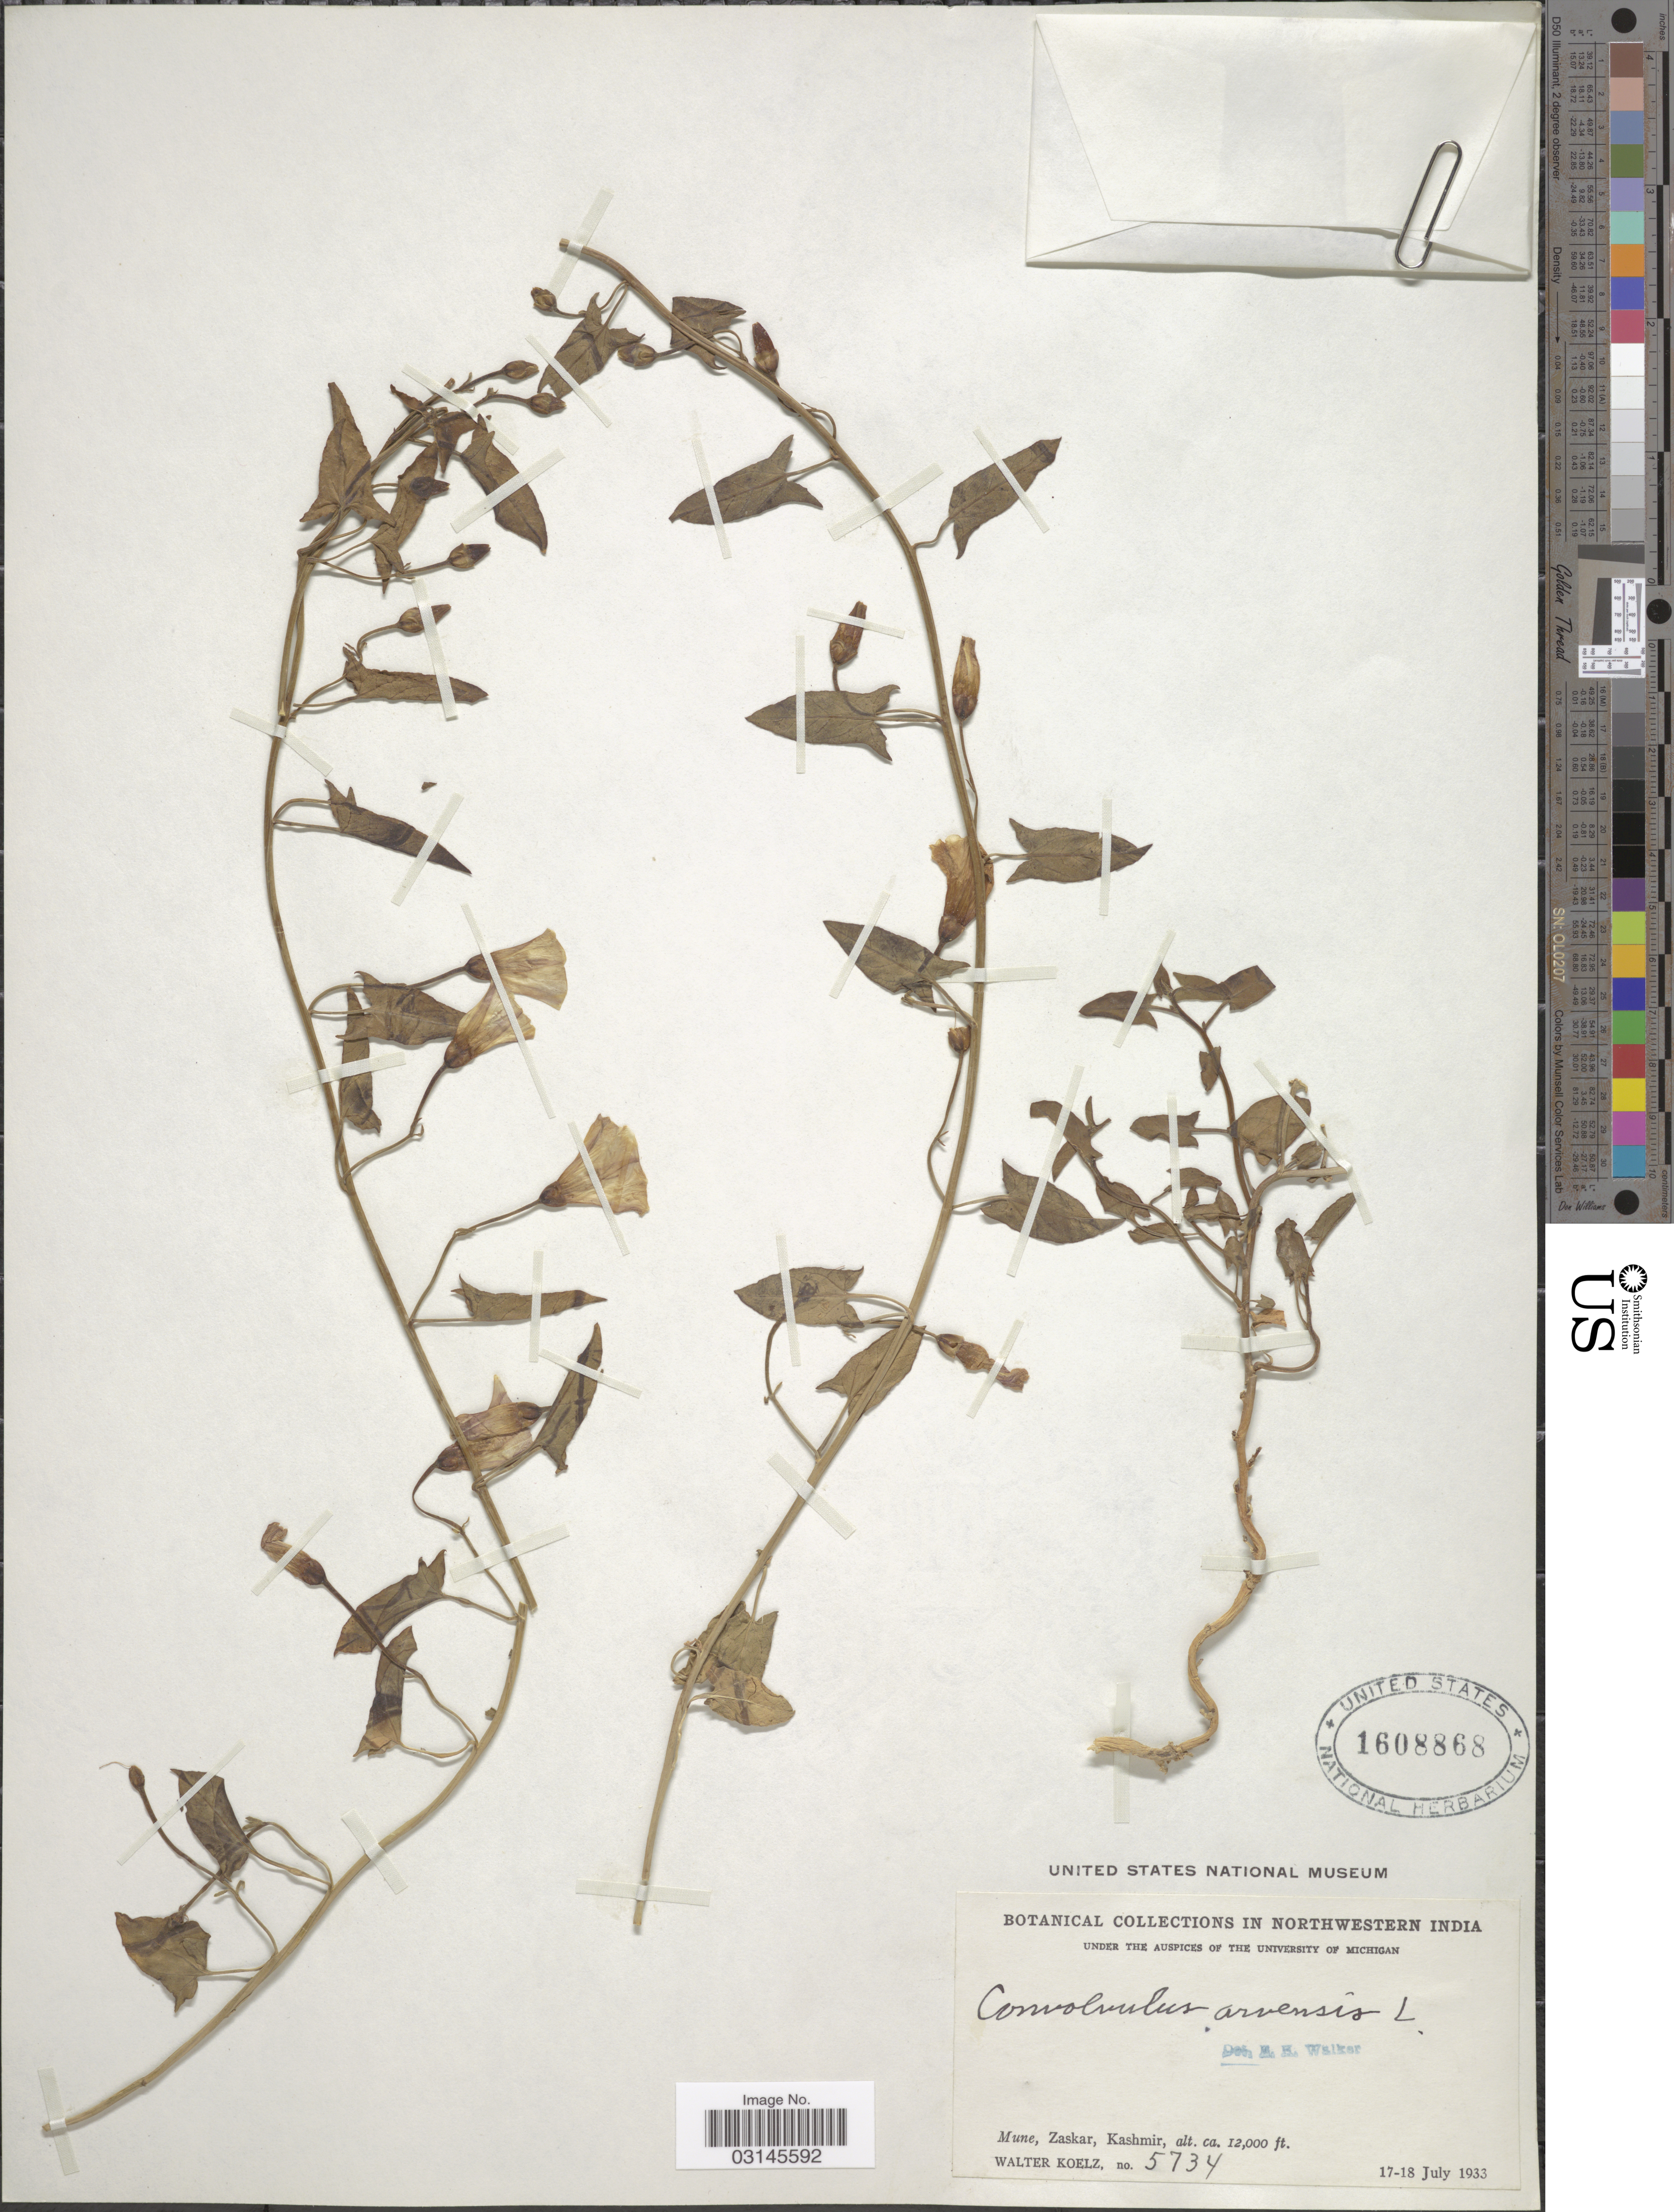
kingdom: Plantae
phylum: Tracheophyta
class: Magnoliopsida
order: Solanales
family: Convolvulaceae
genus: Convolvulus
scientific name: Convolvulus arvensis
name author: L.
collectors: W. N. Koelz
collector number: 5734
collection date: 1933-07-17/1933-07-18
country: India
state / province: Jammu and Kashmir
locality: Northwestern India.Mune, Zaskar, Kashmir.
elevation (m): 3658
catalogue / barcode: US 1608868